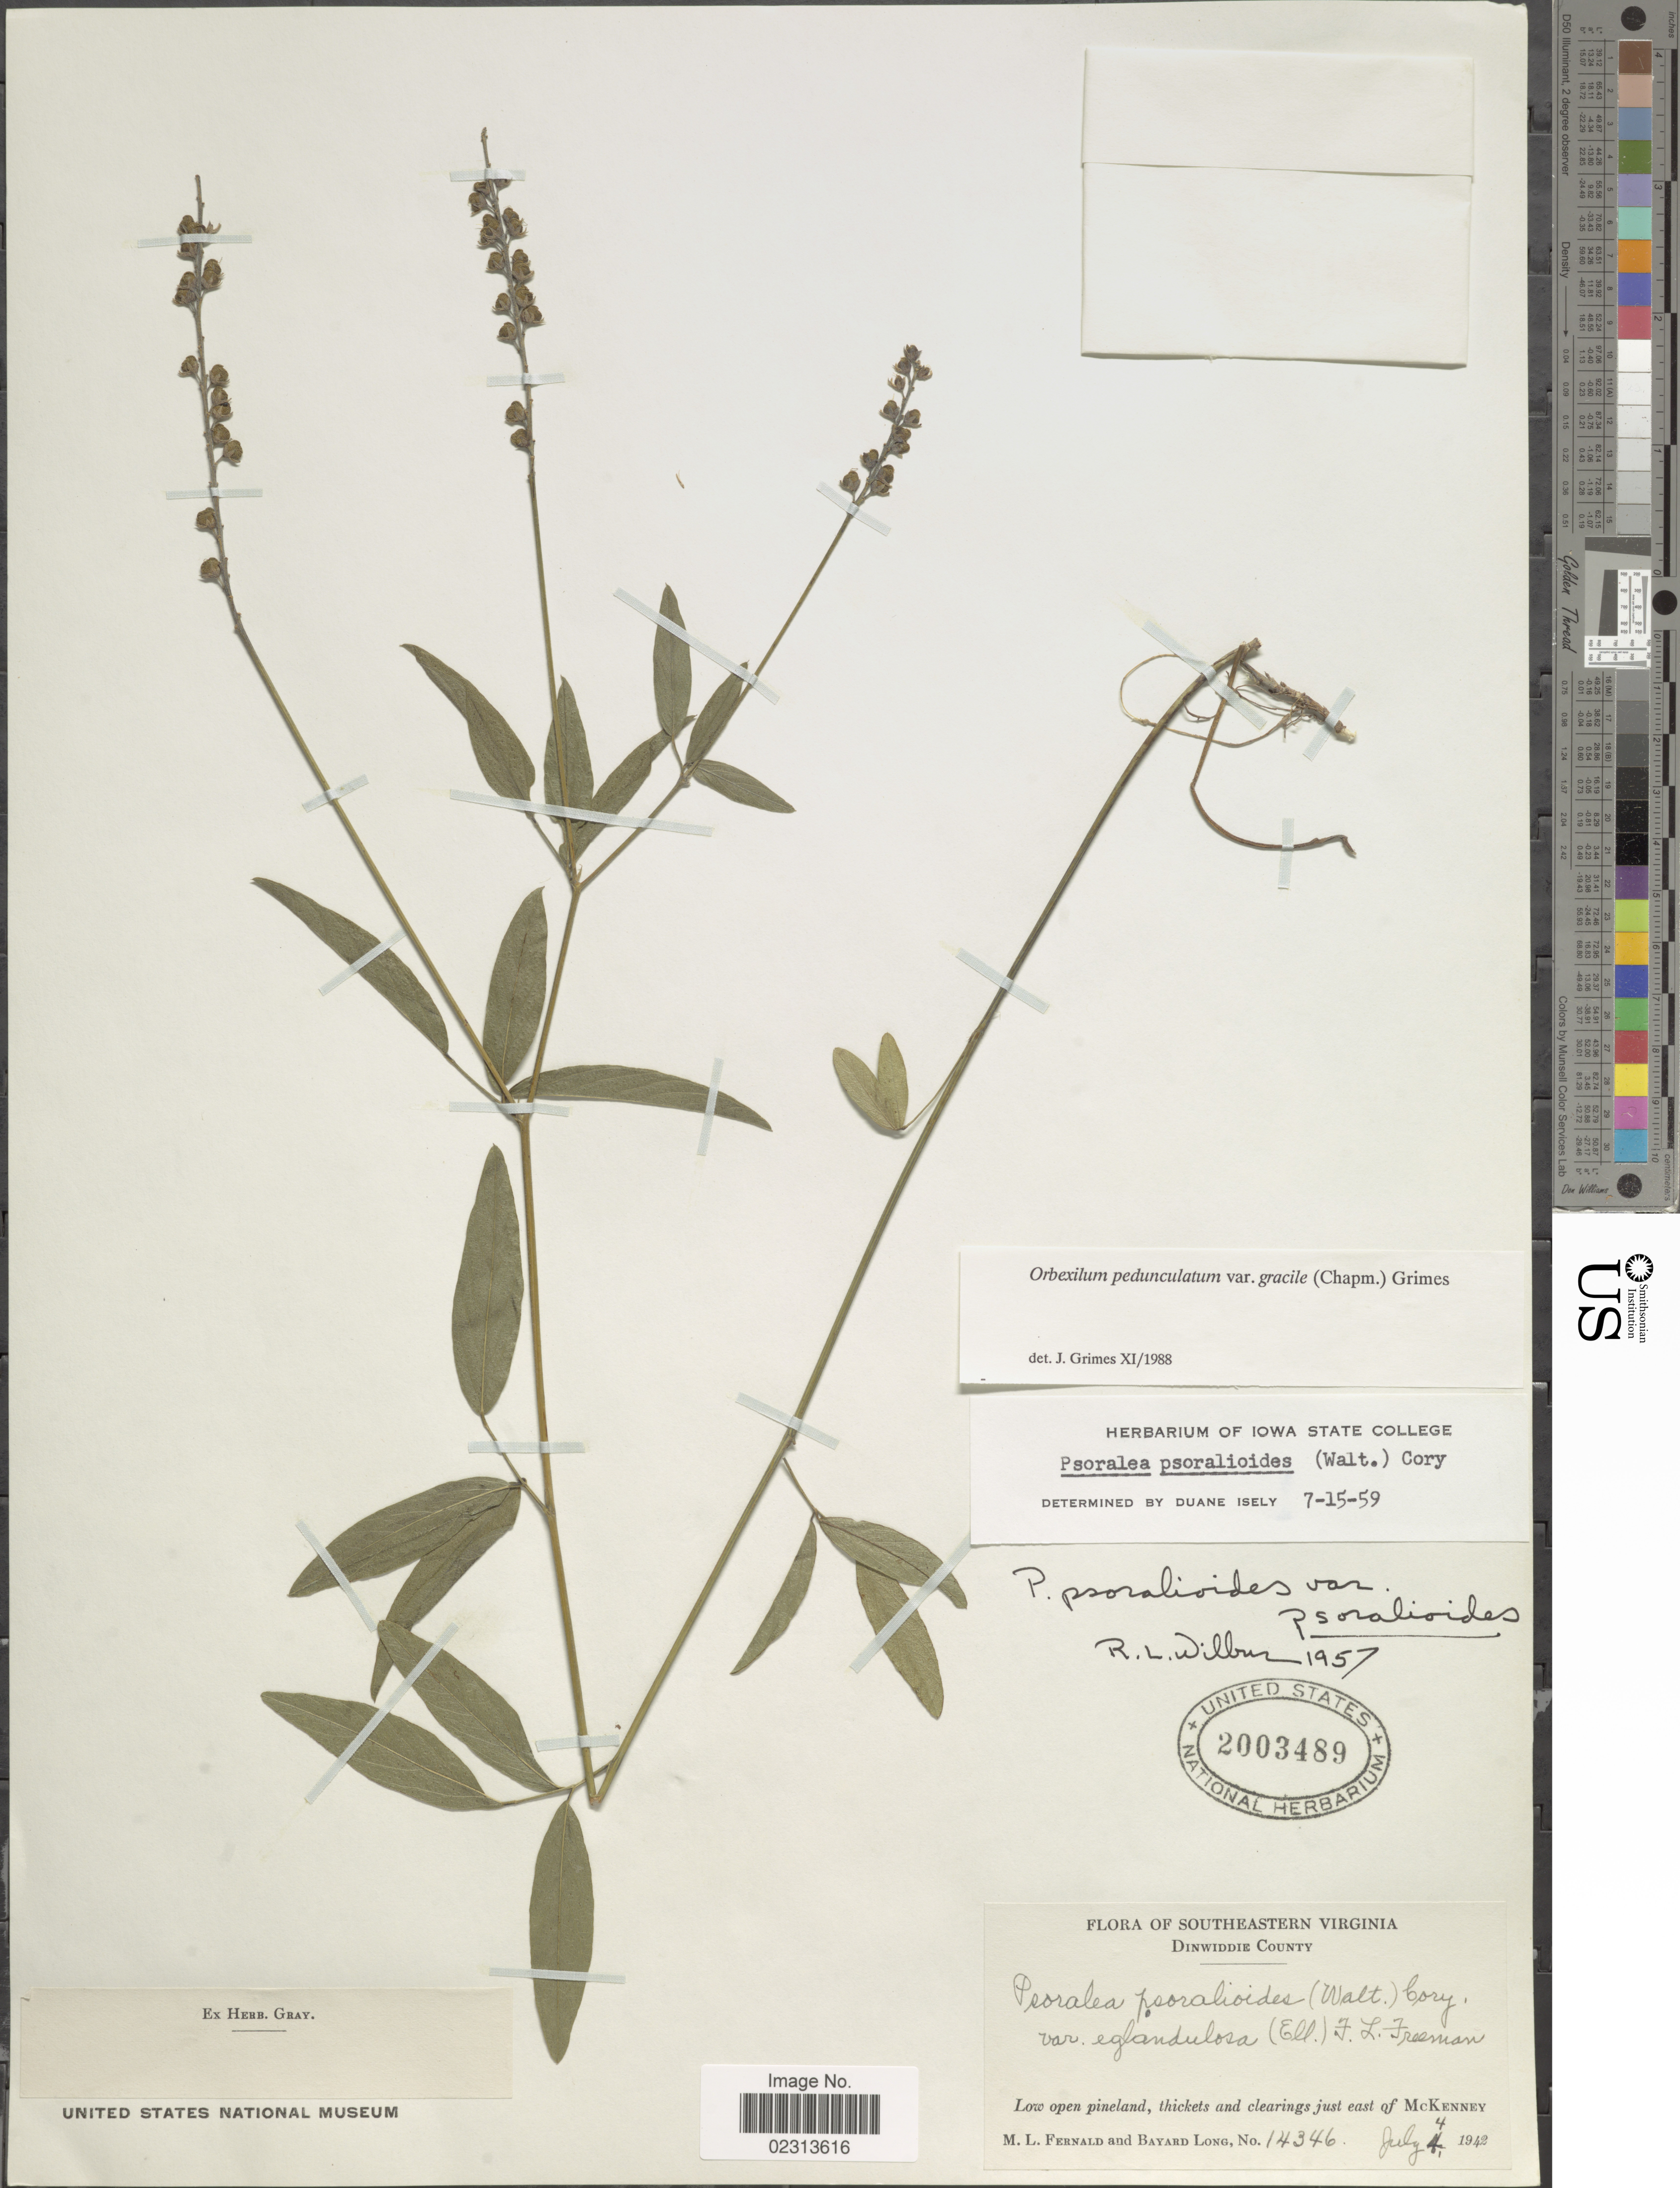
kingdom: Plantae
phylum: Tracheophyta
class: Magnoliopsida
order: Fabales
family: Fabaceae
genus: Orbexilum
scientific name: Orbexilum pedunculatum var. gracile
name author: (Torr. & A. Gray) J.W. Grimes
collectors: M. L. Fernald & B. Long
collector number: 14346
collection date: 1942-07-04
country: United States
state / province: Virginia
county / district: Dinwiddie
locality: Southeastern Virginia, Dinwiddie County, Low open pineland, thickets and clearings just east of McKenney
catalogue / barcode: US 2003489